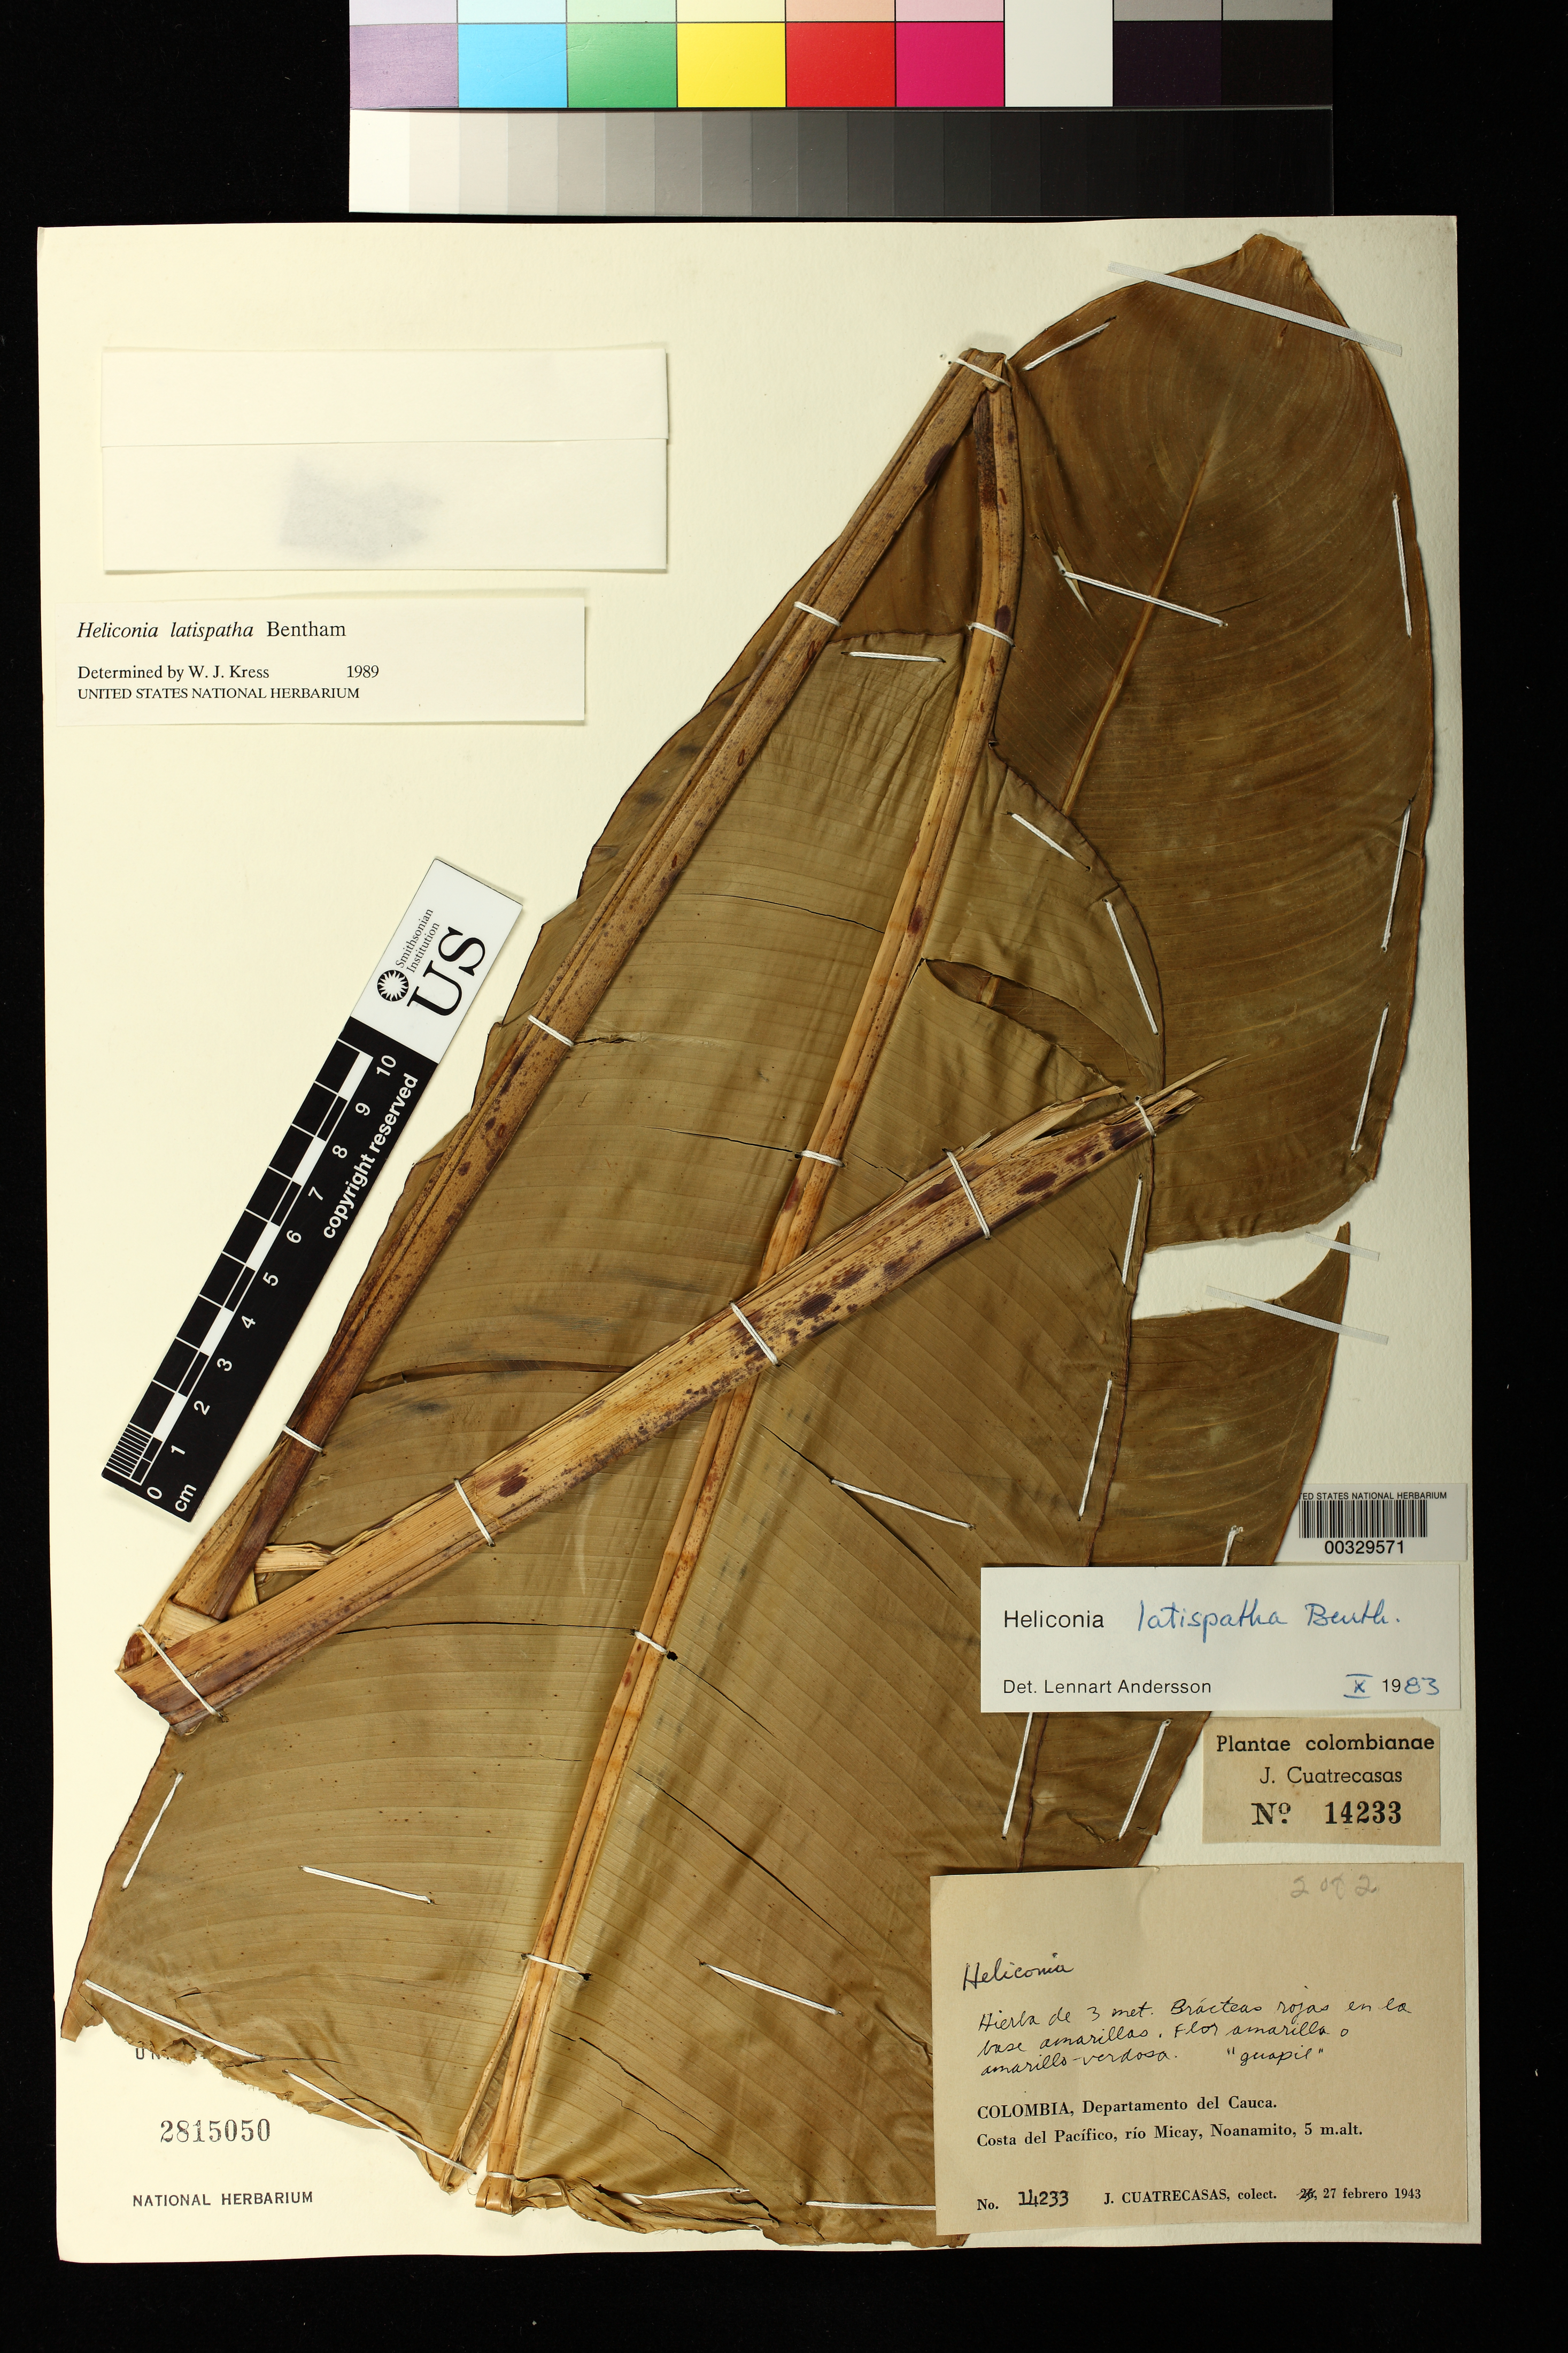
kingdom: Plantae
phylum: Tracheophyta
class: Liliopsida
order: Zingiberales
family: Heliconiaceae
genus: Heliconia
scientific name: Heliconia latispatha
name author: Benth.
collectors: J. Cuatrecasas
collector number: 14233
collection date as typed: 27 Feb 1943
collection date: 1943-02-27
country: Colombia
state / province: Cauca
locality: Pacific Coast, Rio Micay, Noanamito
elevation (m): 5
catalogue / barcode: US 2815050